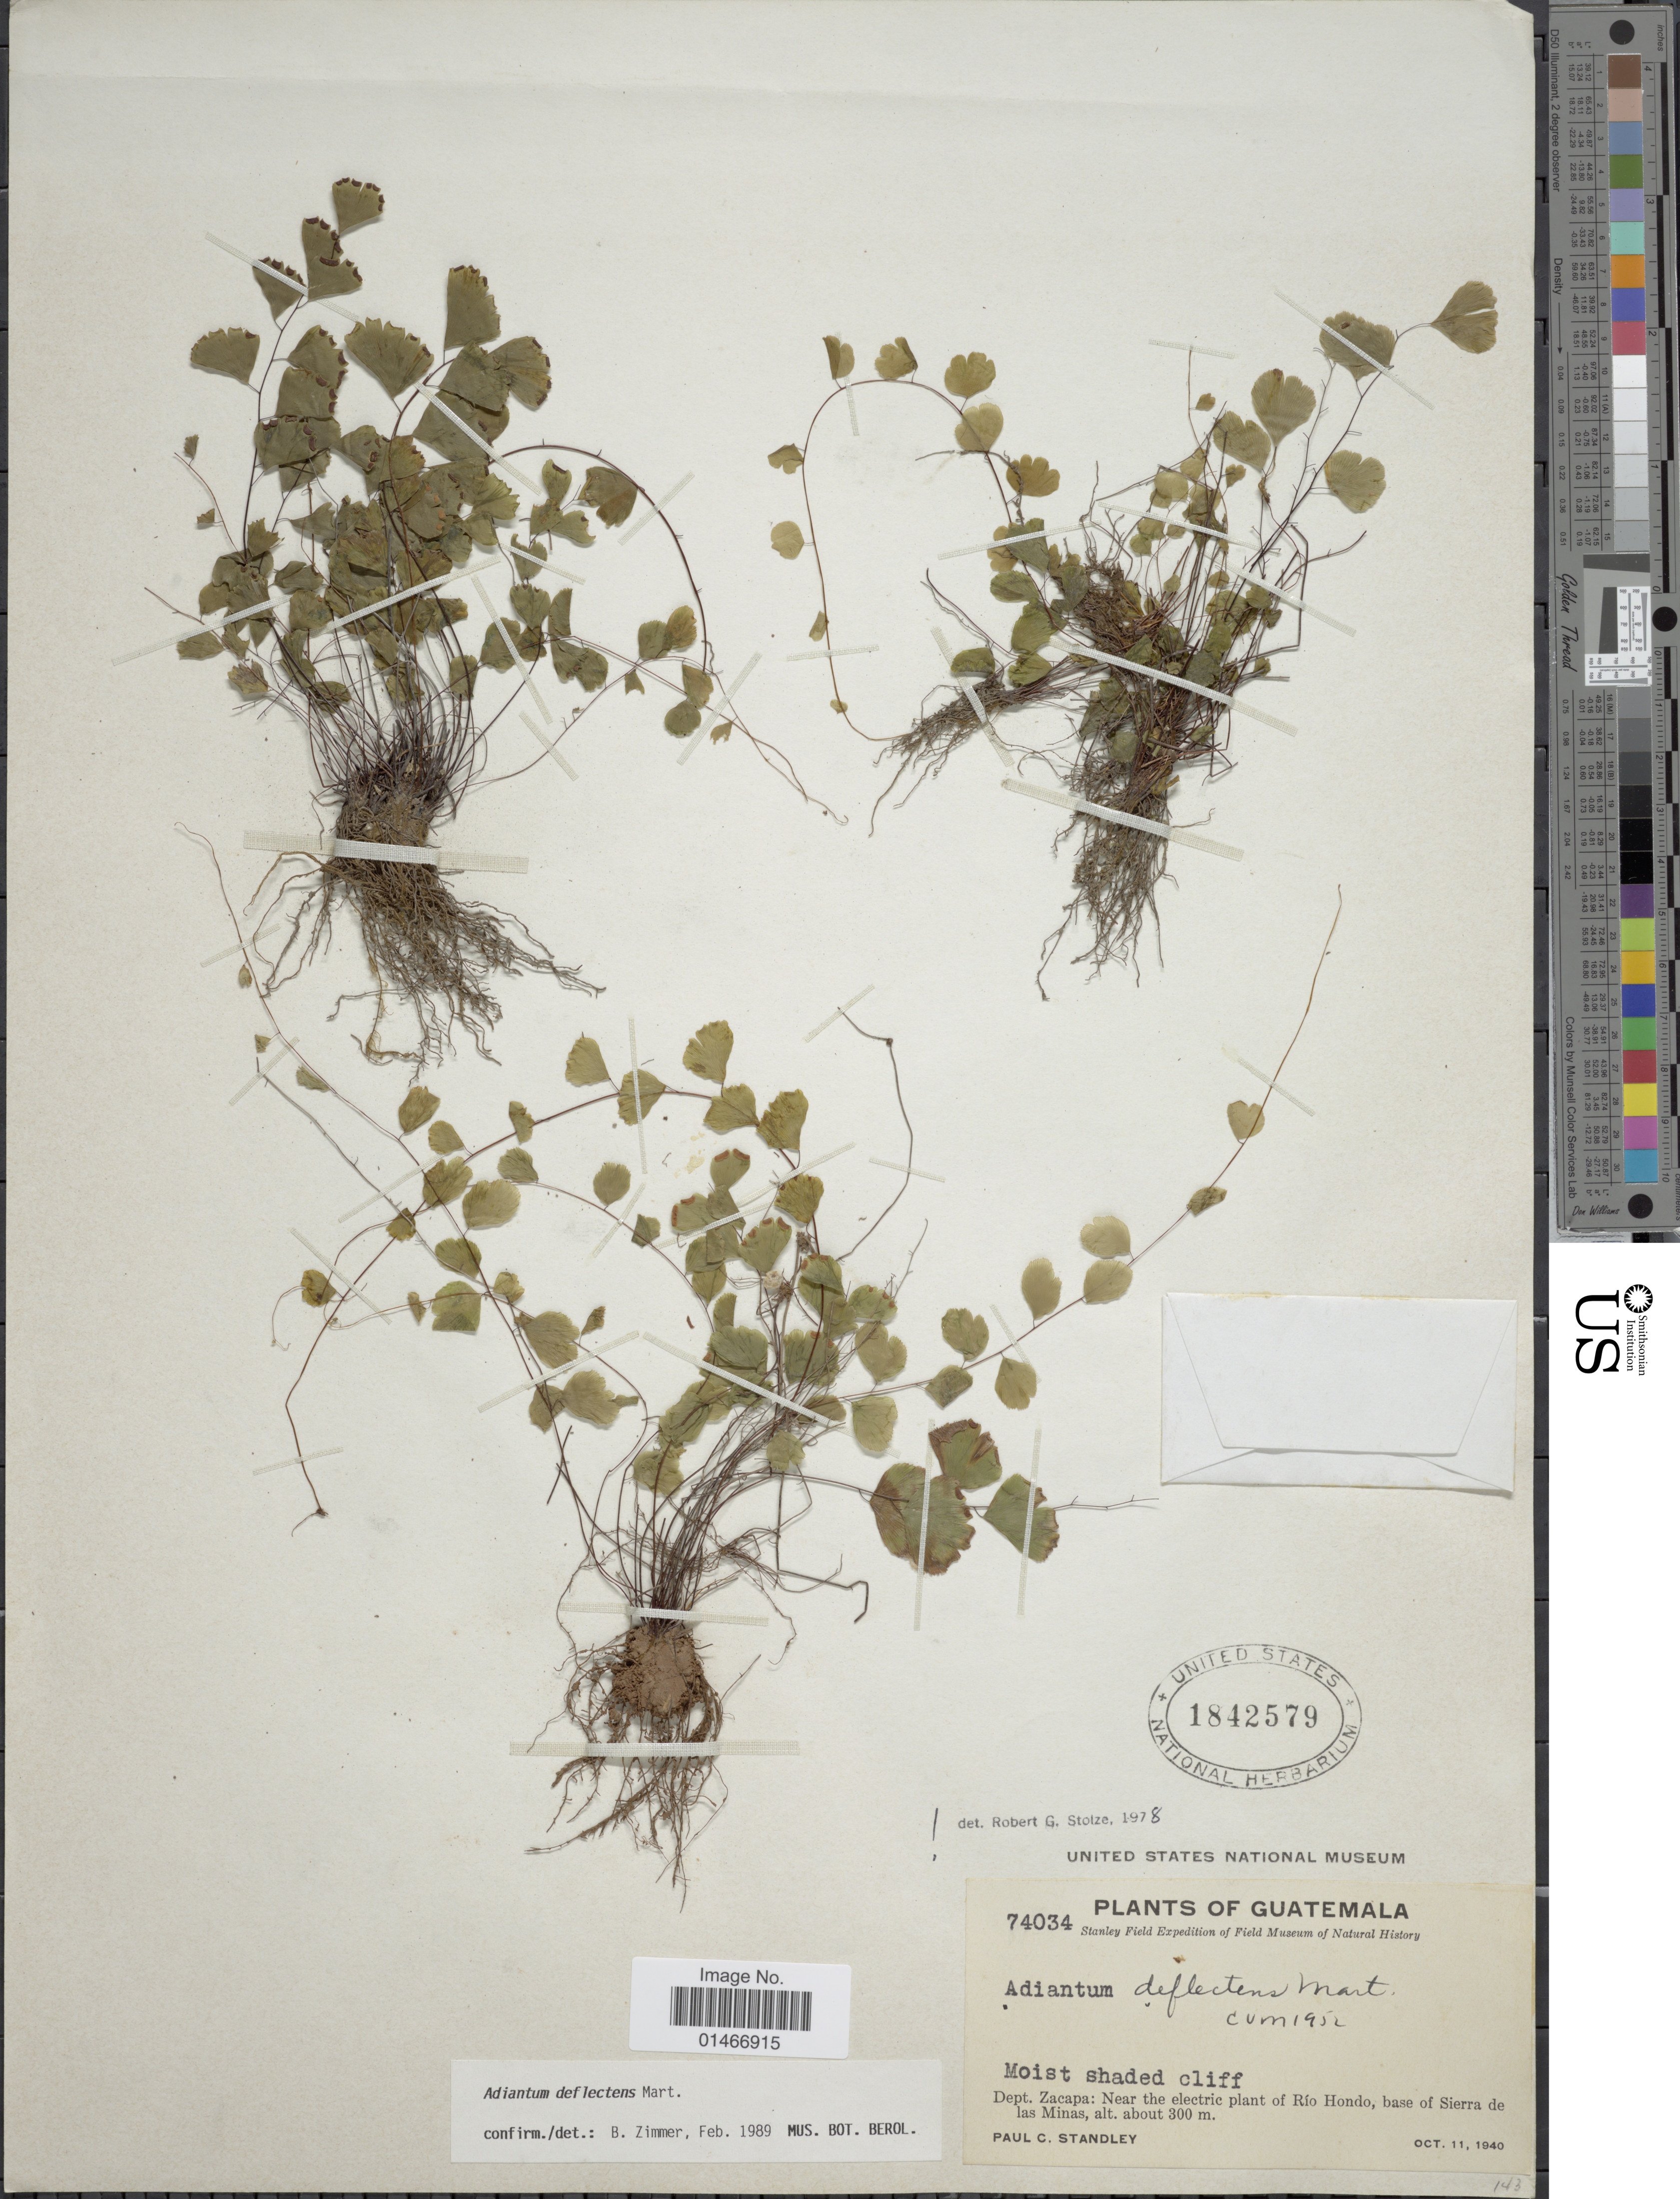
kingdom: Plantae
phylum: Tracheophyta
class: Polypodiopsida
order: Polypodiales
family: Pteridaceae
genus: Adiantum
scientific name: Adiantum deflectens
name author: Mart.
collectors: P. C. Standley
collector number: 74034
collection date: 1940-10-11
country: Guatemala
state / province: Zacapa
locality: Dept. Zacapa: Near the electric plant of Rio Hondo, base of Sierra de las Minas,.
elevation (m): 300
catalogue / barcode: US 1842579